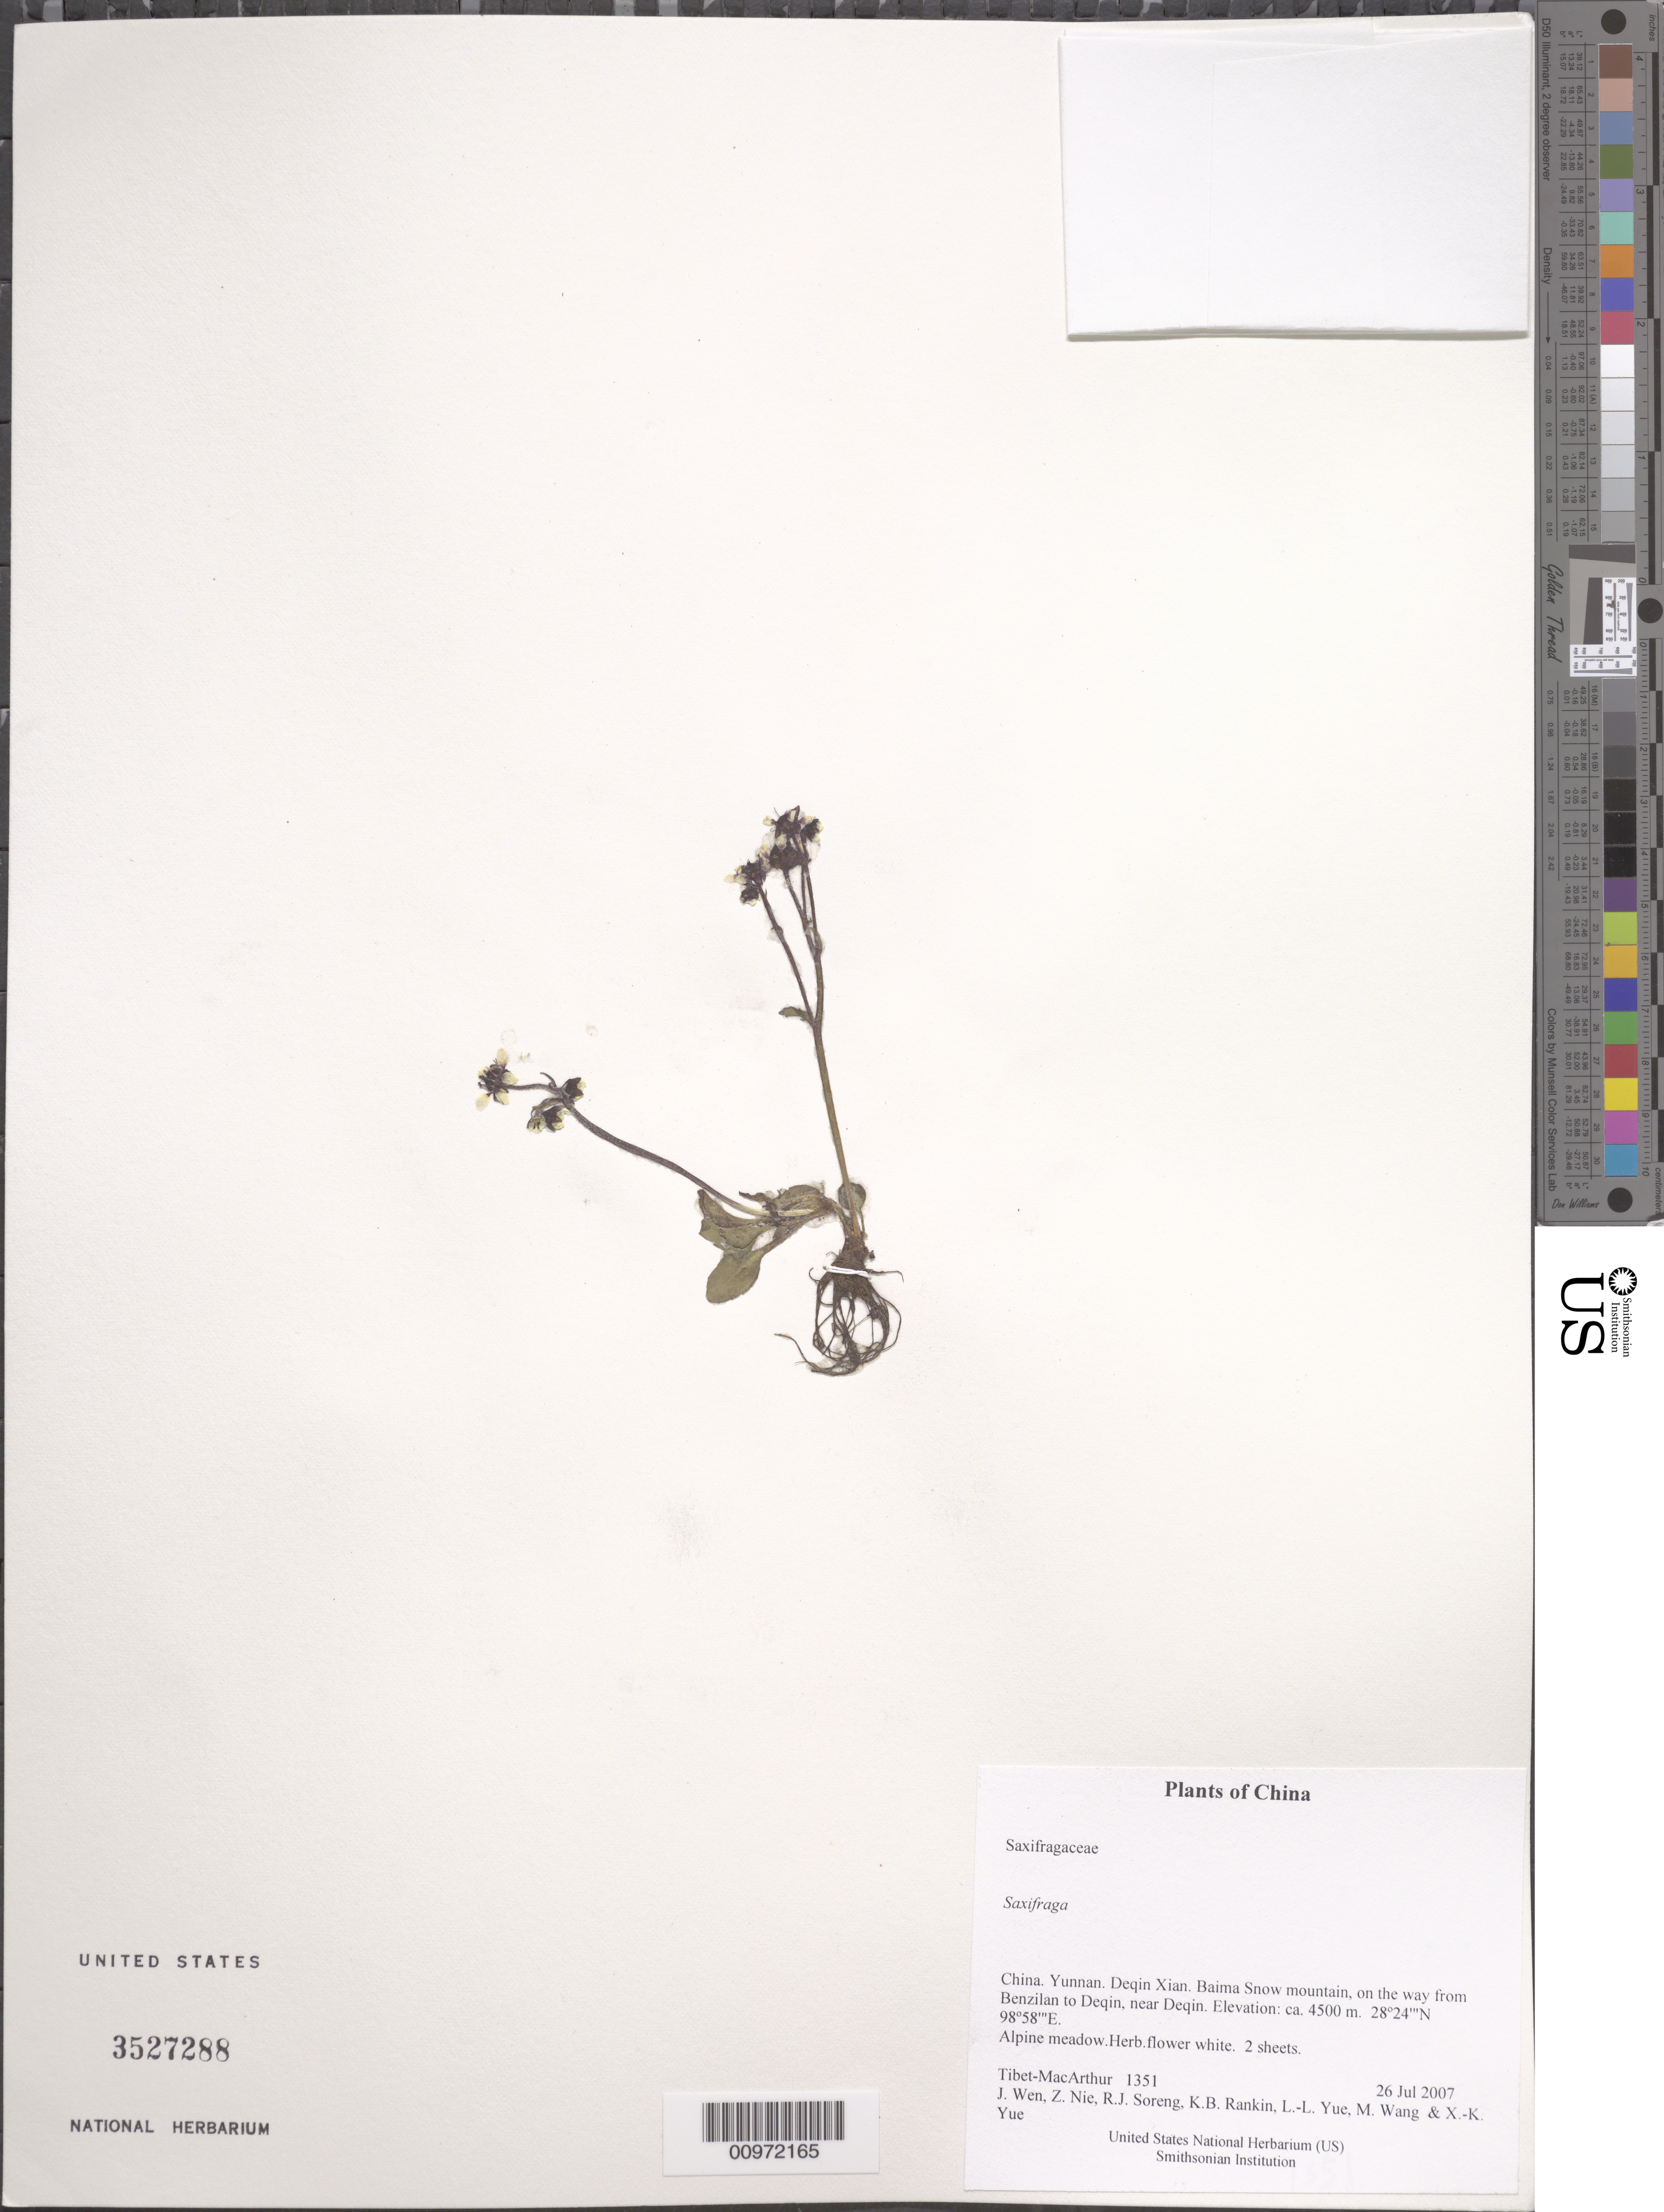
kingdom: Plantae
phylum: Tracheophyta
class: Magnoliopsida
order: Saxifragales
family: Saxifragaceae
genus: Saxifraga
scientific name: Saxifraga sp.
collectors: Tibet-MacArthur, J. Wen, Z. Nie, R. J. Soreng, K. Rankin, L. Yue, M. Wang & X. Yue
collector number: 1351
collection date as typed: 26 Jul 2007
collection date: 2007-07-26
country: China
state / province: Yunnan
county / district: Deqin Xian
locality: Baima Snow mountain, on the way from Benzilan to Deqin, near Deqin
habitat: Alpine meadow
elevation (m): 4500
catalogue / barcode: US 3527288